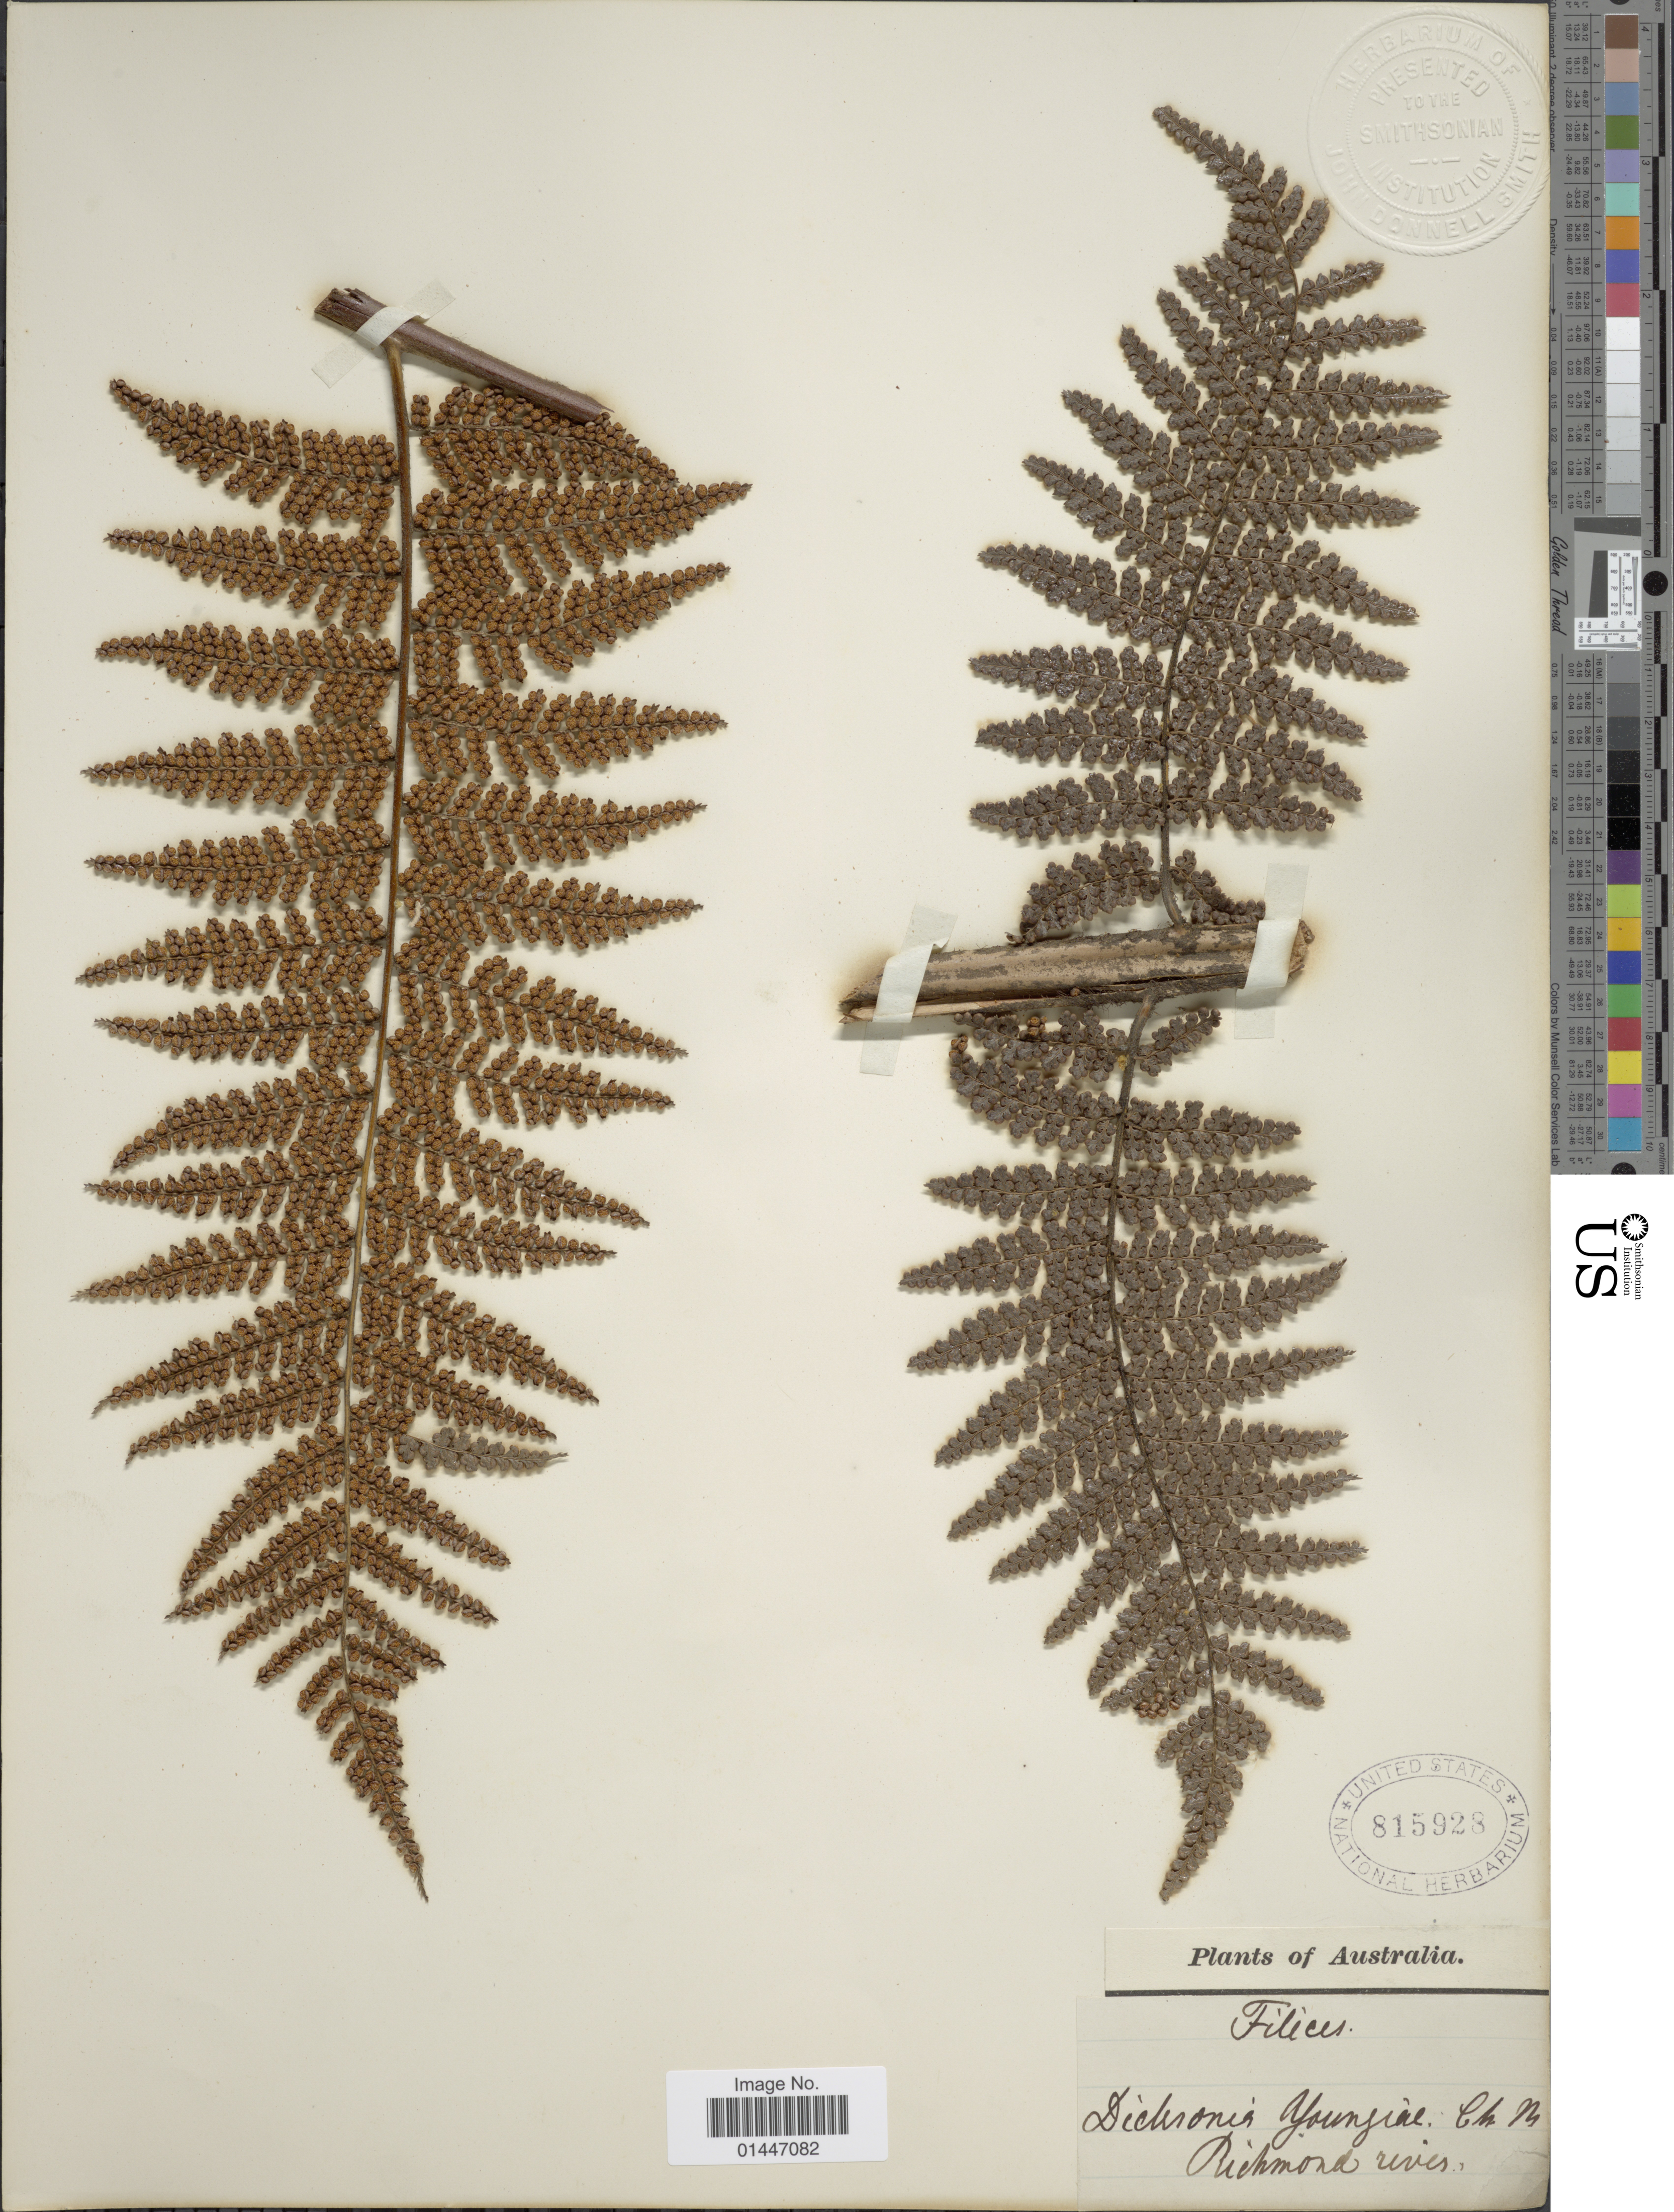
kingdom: Plantae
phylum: Tracheophyta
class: Polypodiopsida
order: Cyatheales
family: Dicksoniaceae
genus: Dicksonia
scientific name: Dicksonia youngiae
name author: C. Moore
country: Australia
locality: Richmond River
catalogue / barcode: US 815928